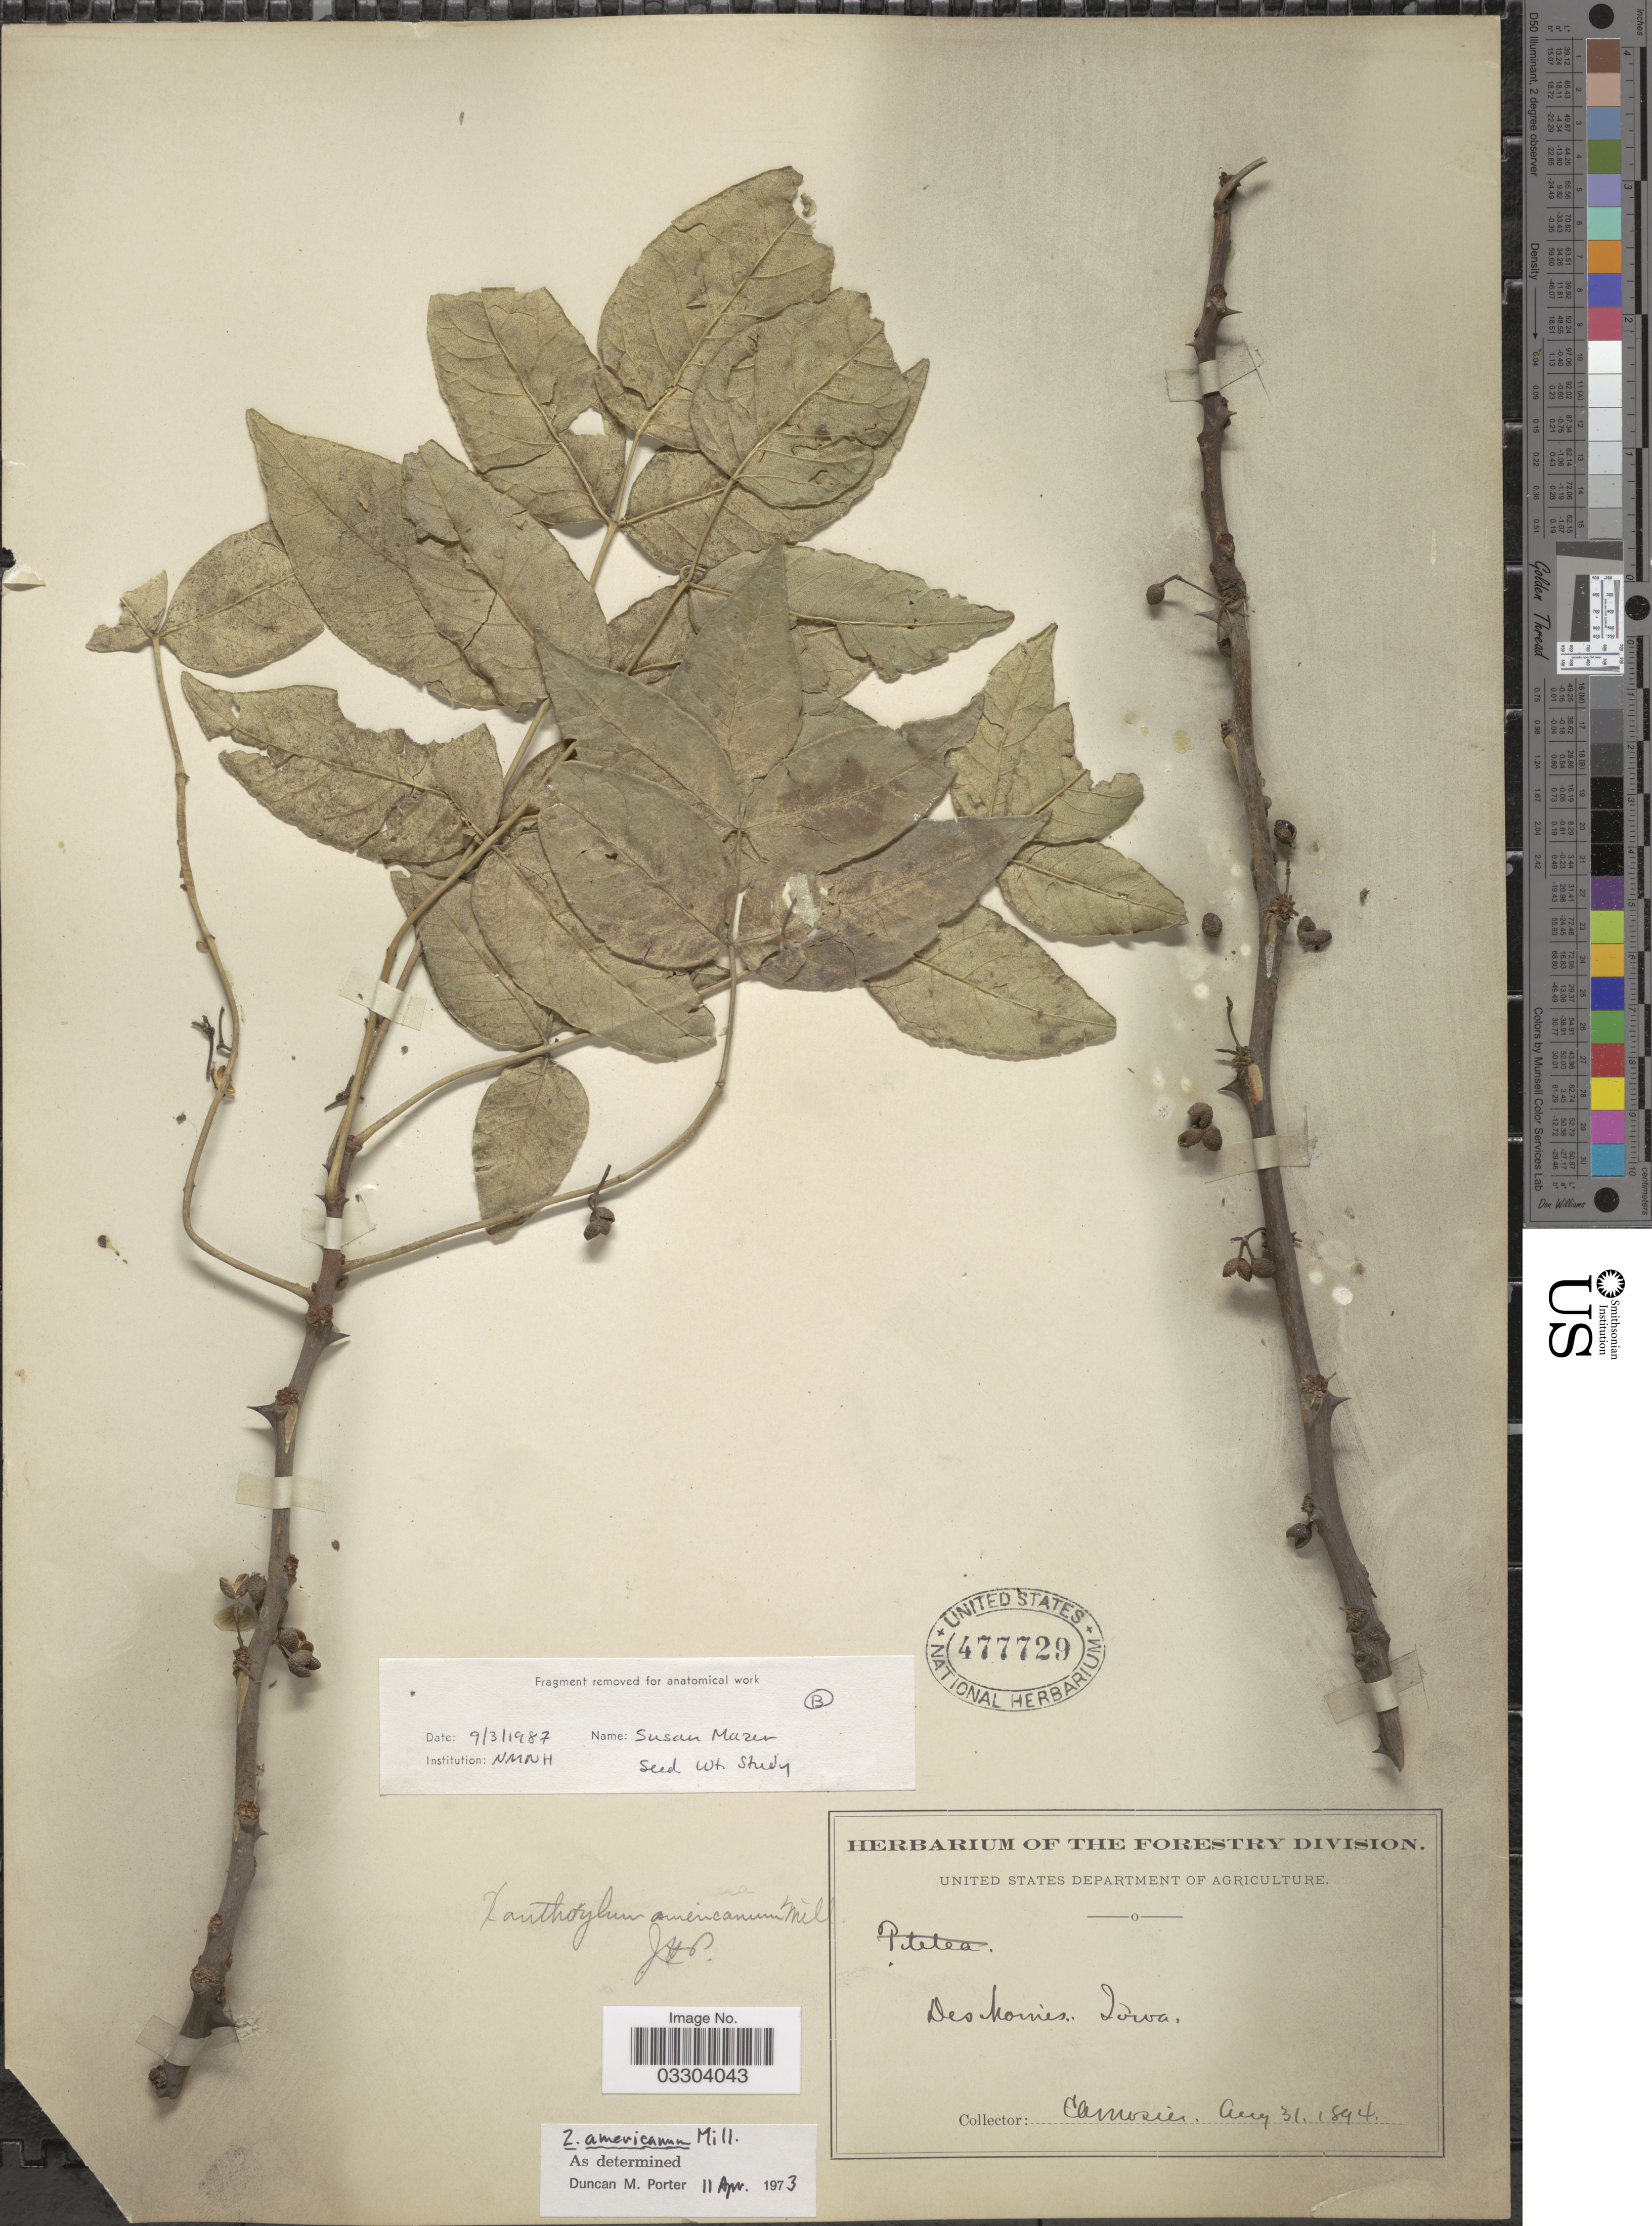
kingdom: Plantae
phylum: Tracheophyta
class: Magnoliopsida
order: Sapindales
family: Rutaceae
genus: Zanthoxylum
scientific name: Zanthoxylum americanum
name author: Mill.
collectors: C. A. Mosier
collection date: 1894-08-31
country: United States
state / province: Iowa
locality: Des Moines.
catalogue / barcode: US 477729